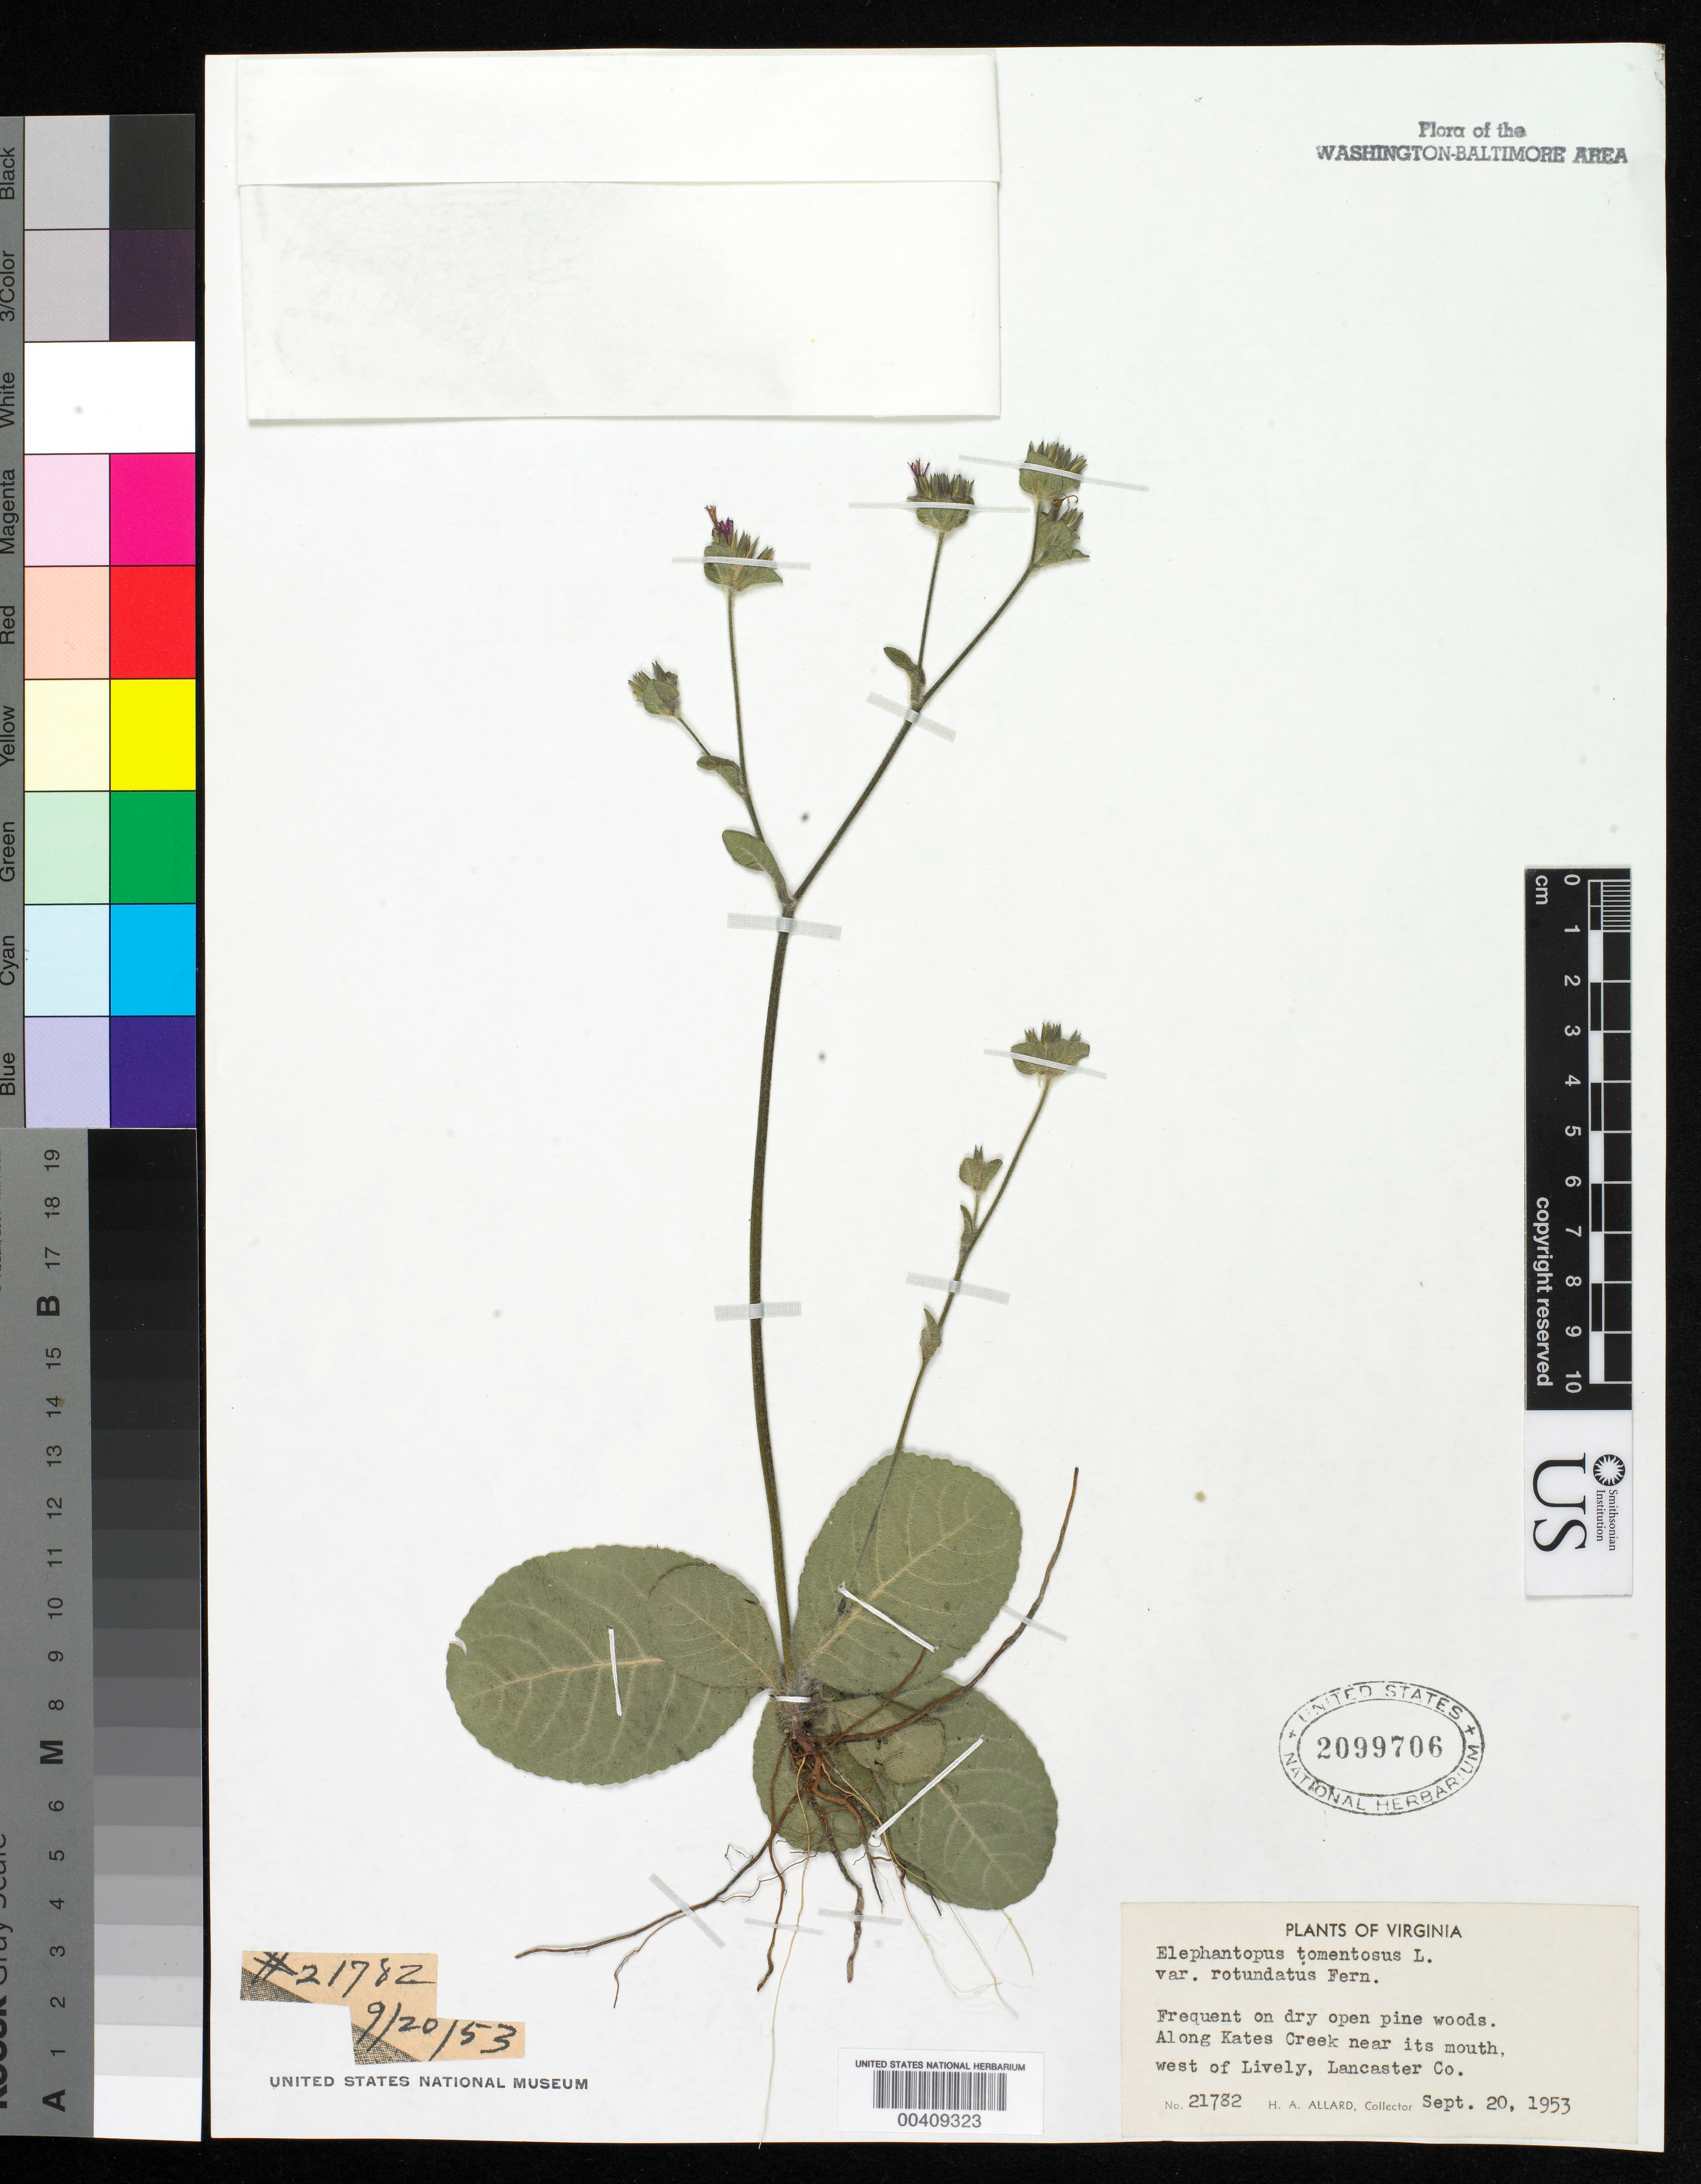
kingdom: Plantae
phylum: Tracheophyta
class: Magnoliopsida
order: Asterales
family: Asteraceae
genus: Elephantopus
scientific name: Elephantopus tomentosus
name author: L.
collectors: H. A. Allard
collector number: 21782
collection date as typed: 20 Sep 1953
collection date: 1953-09-20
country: United States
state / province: Virginia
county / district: Lancaster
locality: Along Kates Creek near Lively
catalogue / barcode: US 2099706